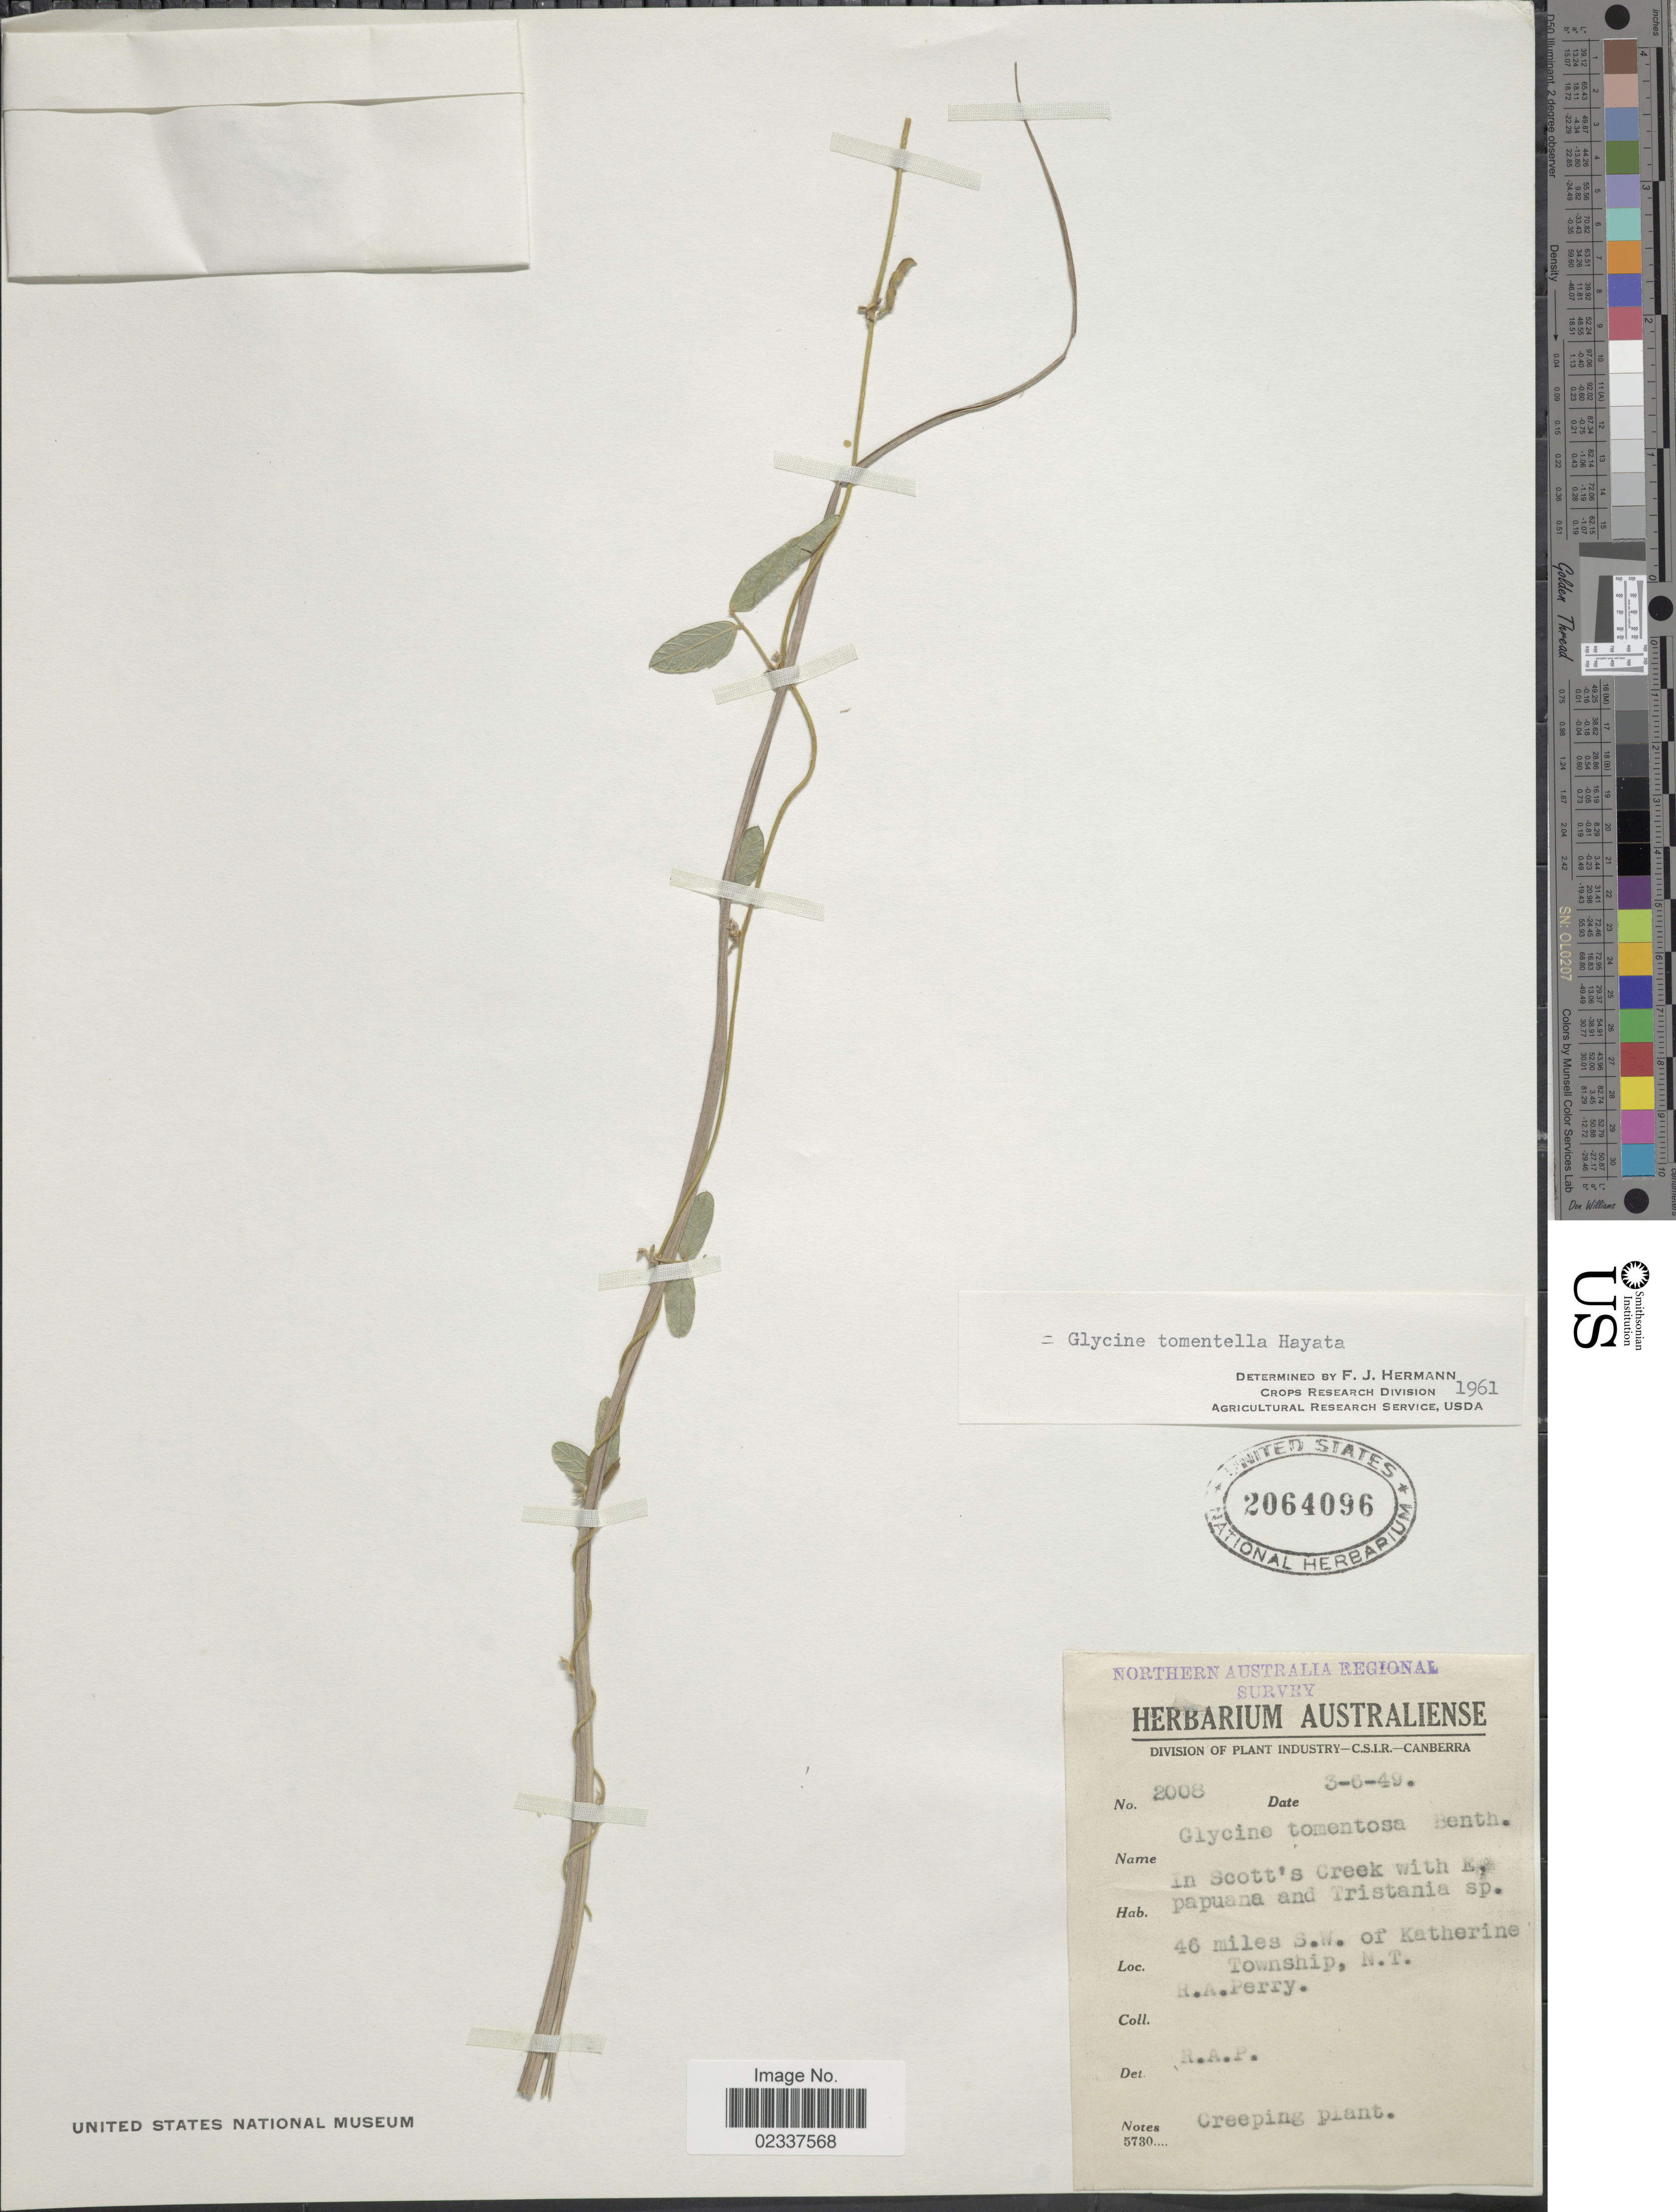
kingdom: Plantae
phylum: Tracheophyta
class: Magnoliopsida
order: Fabales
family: Fabaceae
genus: Glycine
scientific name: Glycine tomentella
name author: Hayata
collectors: Perry, R. A.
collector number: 2008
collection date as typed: Transcribed d/m/y: 3/6/49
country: Australia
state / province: Northern Territory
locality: In Scott's Creek with E papuana and Tristania sp., 46 miles S.W. of Katherine Township, N.T.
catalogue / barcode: US 2064096